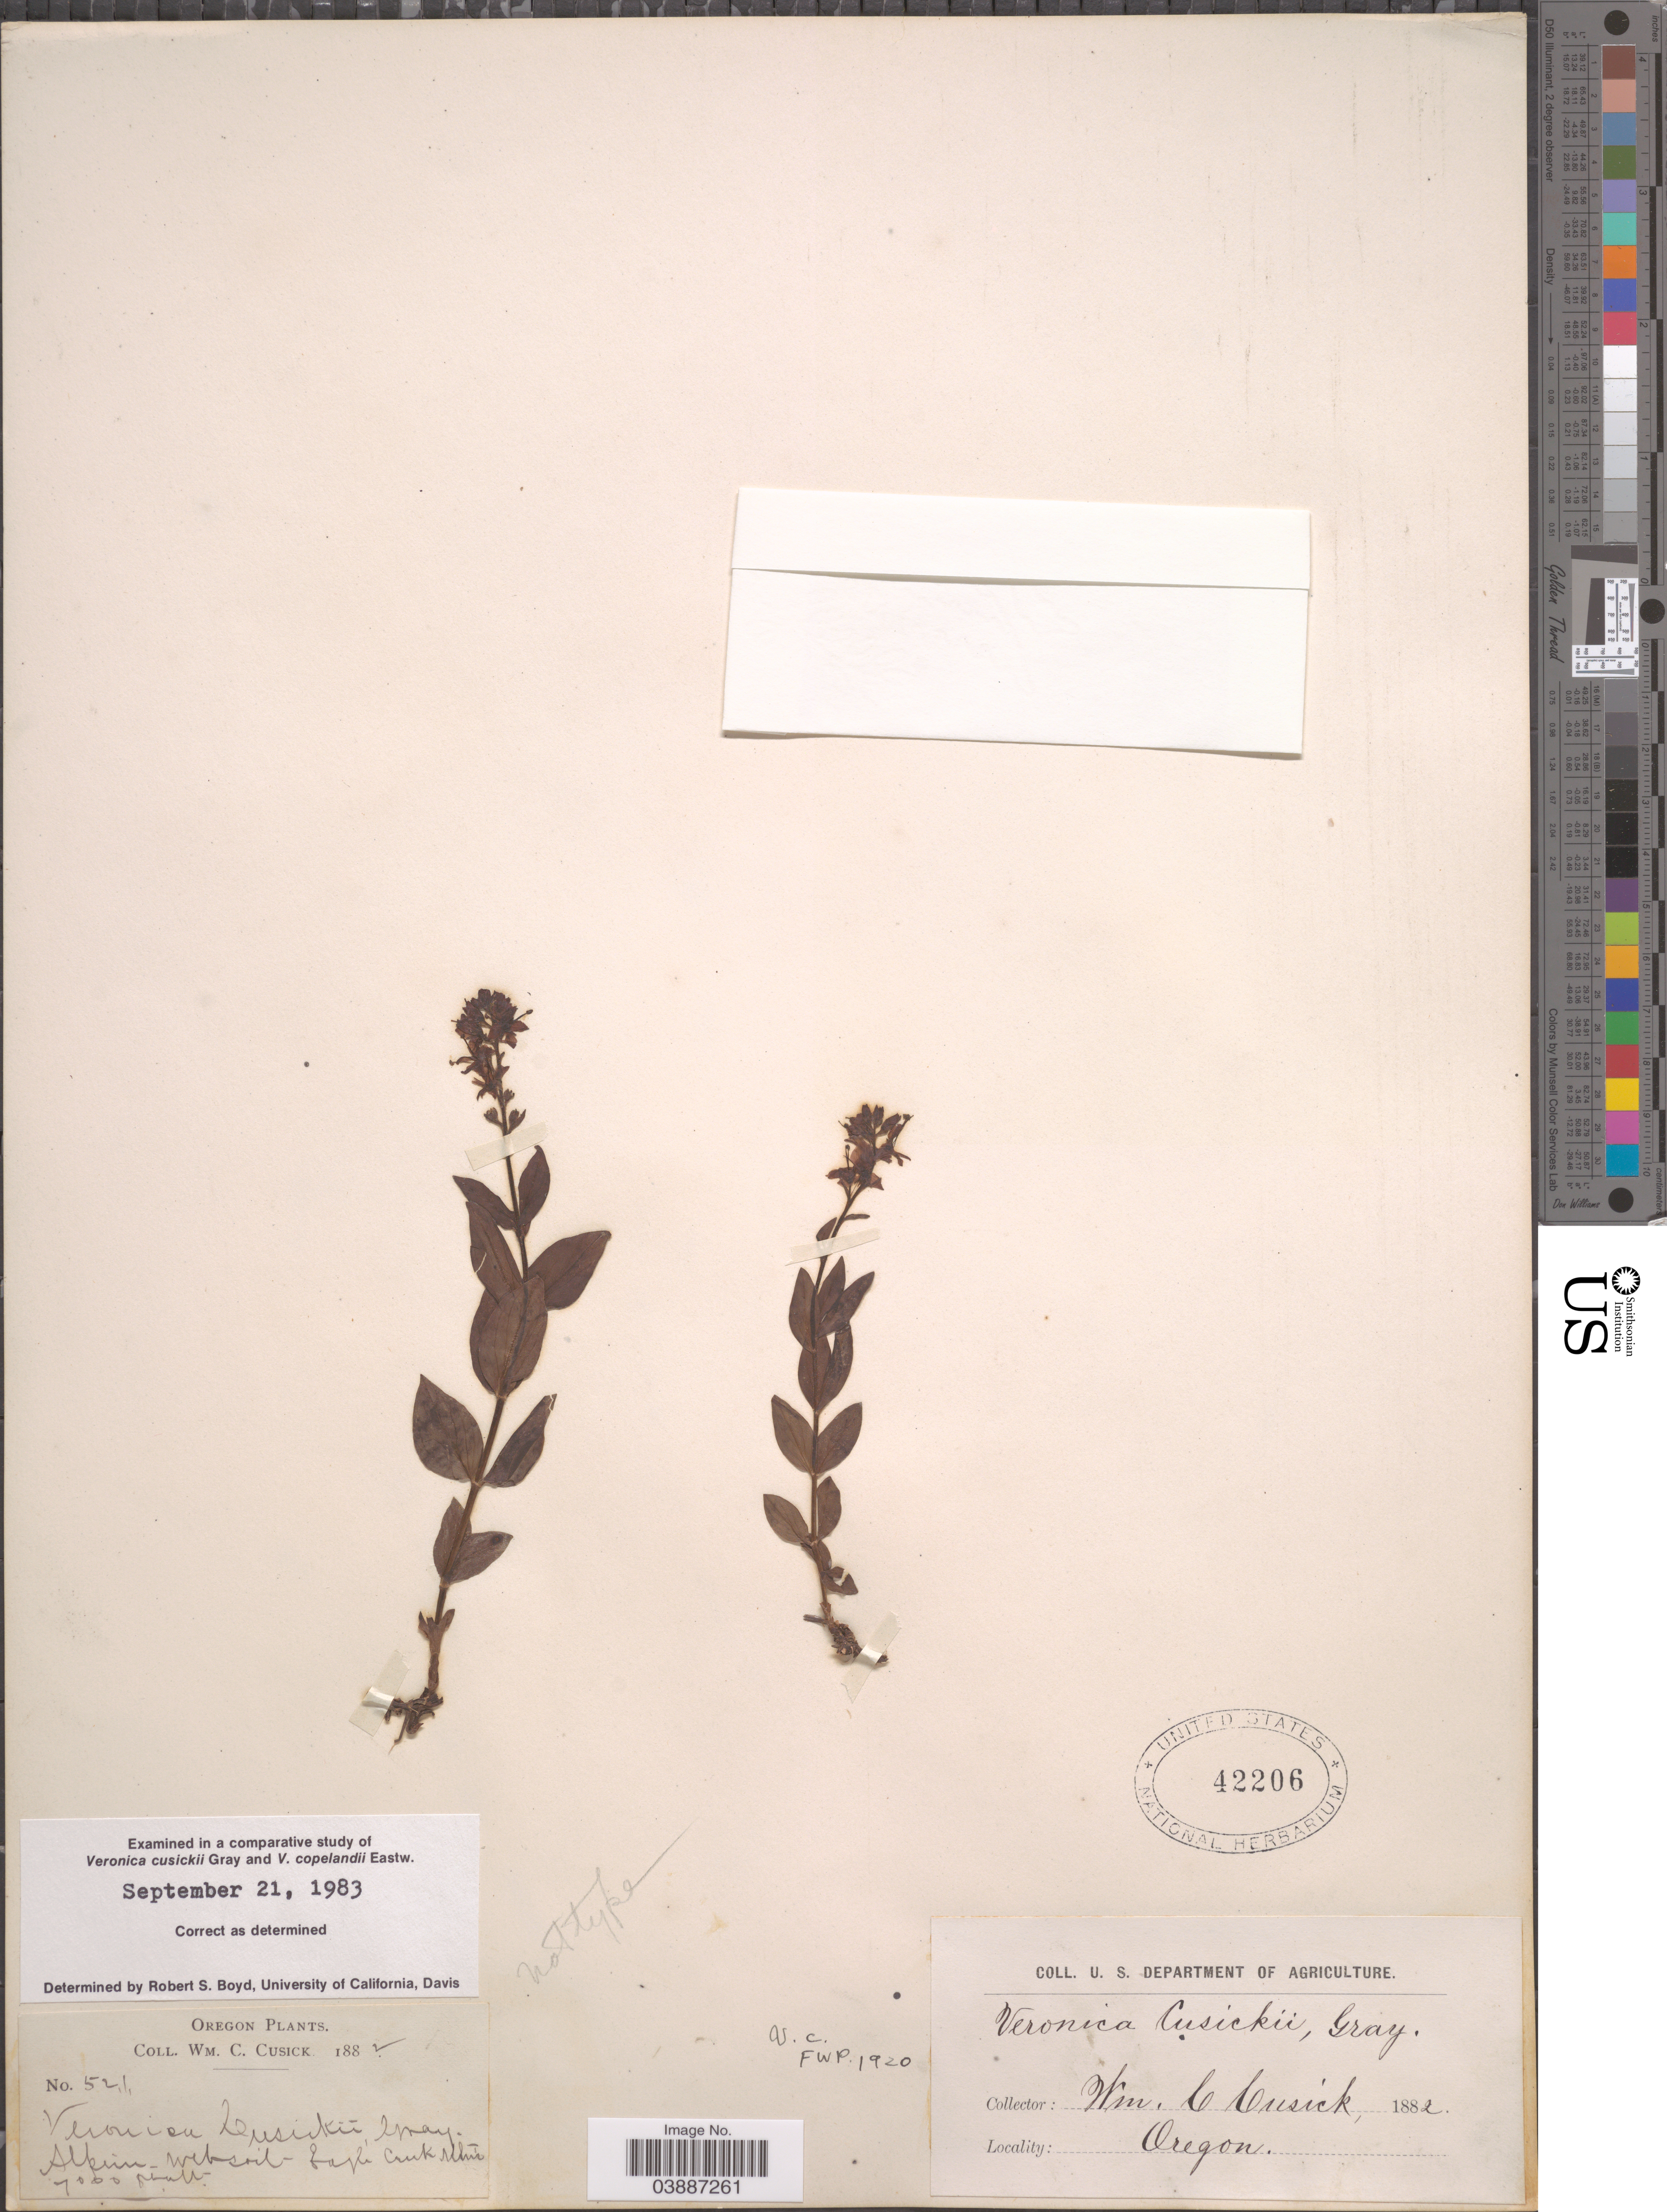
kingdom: Plantae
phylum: Tracheophyta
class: Magnoliopsida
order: Lamiales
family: Plantaginaceae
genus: Veronica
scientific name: Veronica cusickii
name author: A. Gray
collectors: W. C. Cusick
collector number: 521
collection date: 1882-05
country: United States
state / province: Oregon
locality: Alpine. Eagle Creek Mtns.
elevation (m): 2134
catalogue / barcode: US 42206